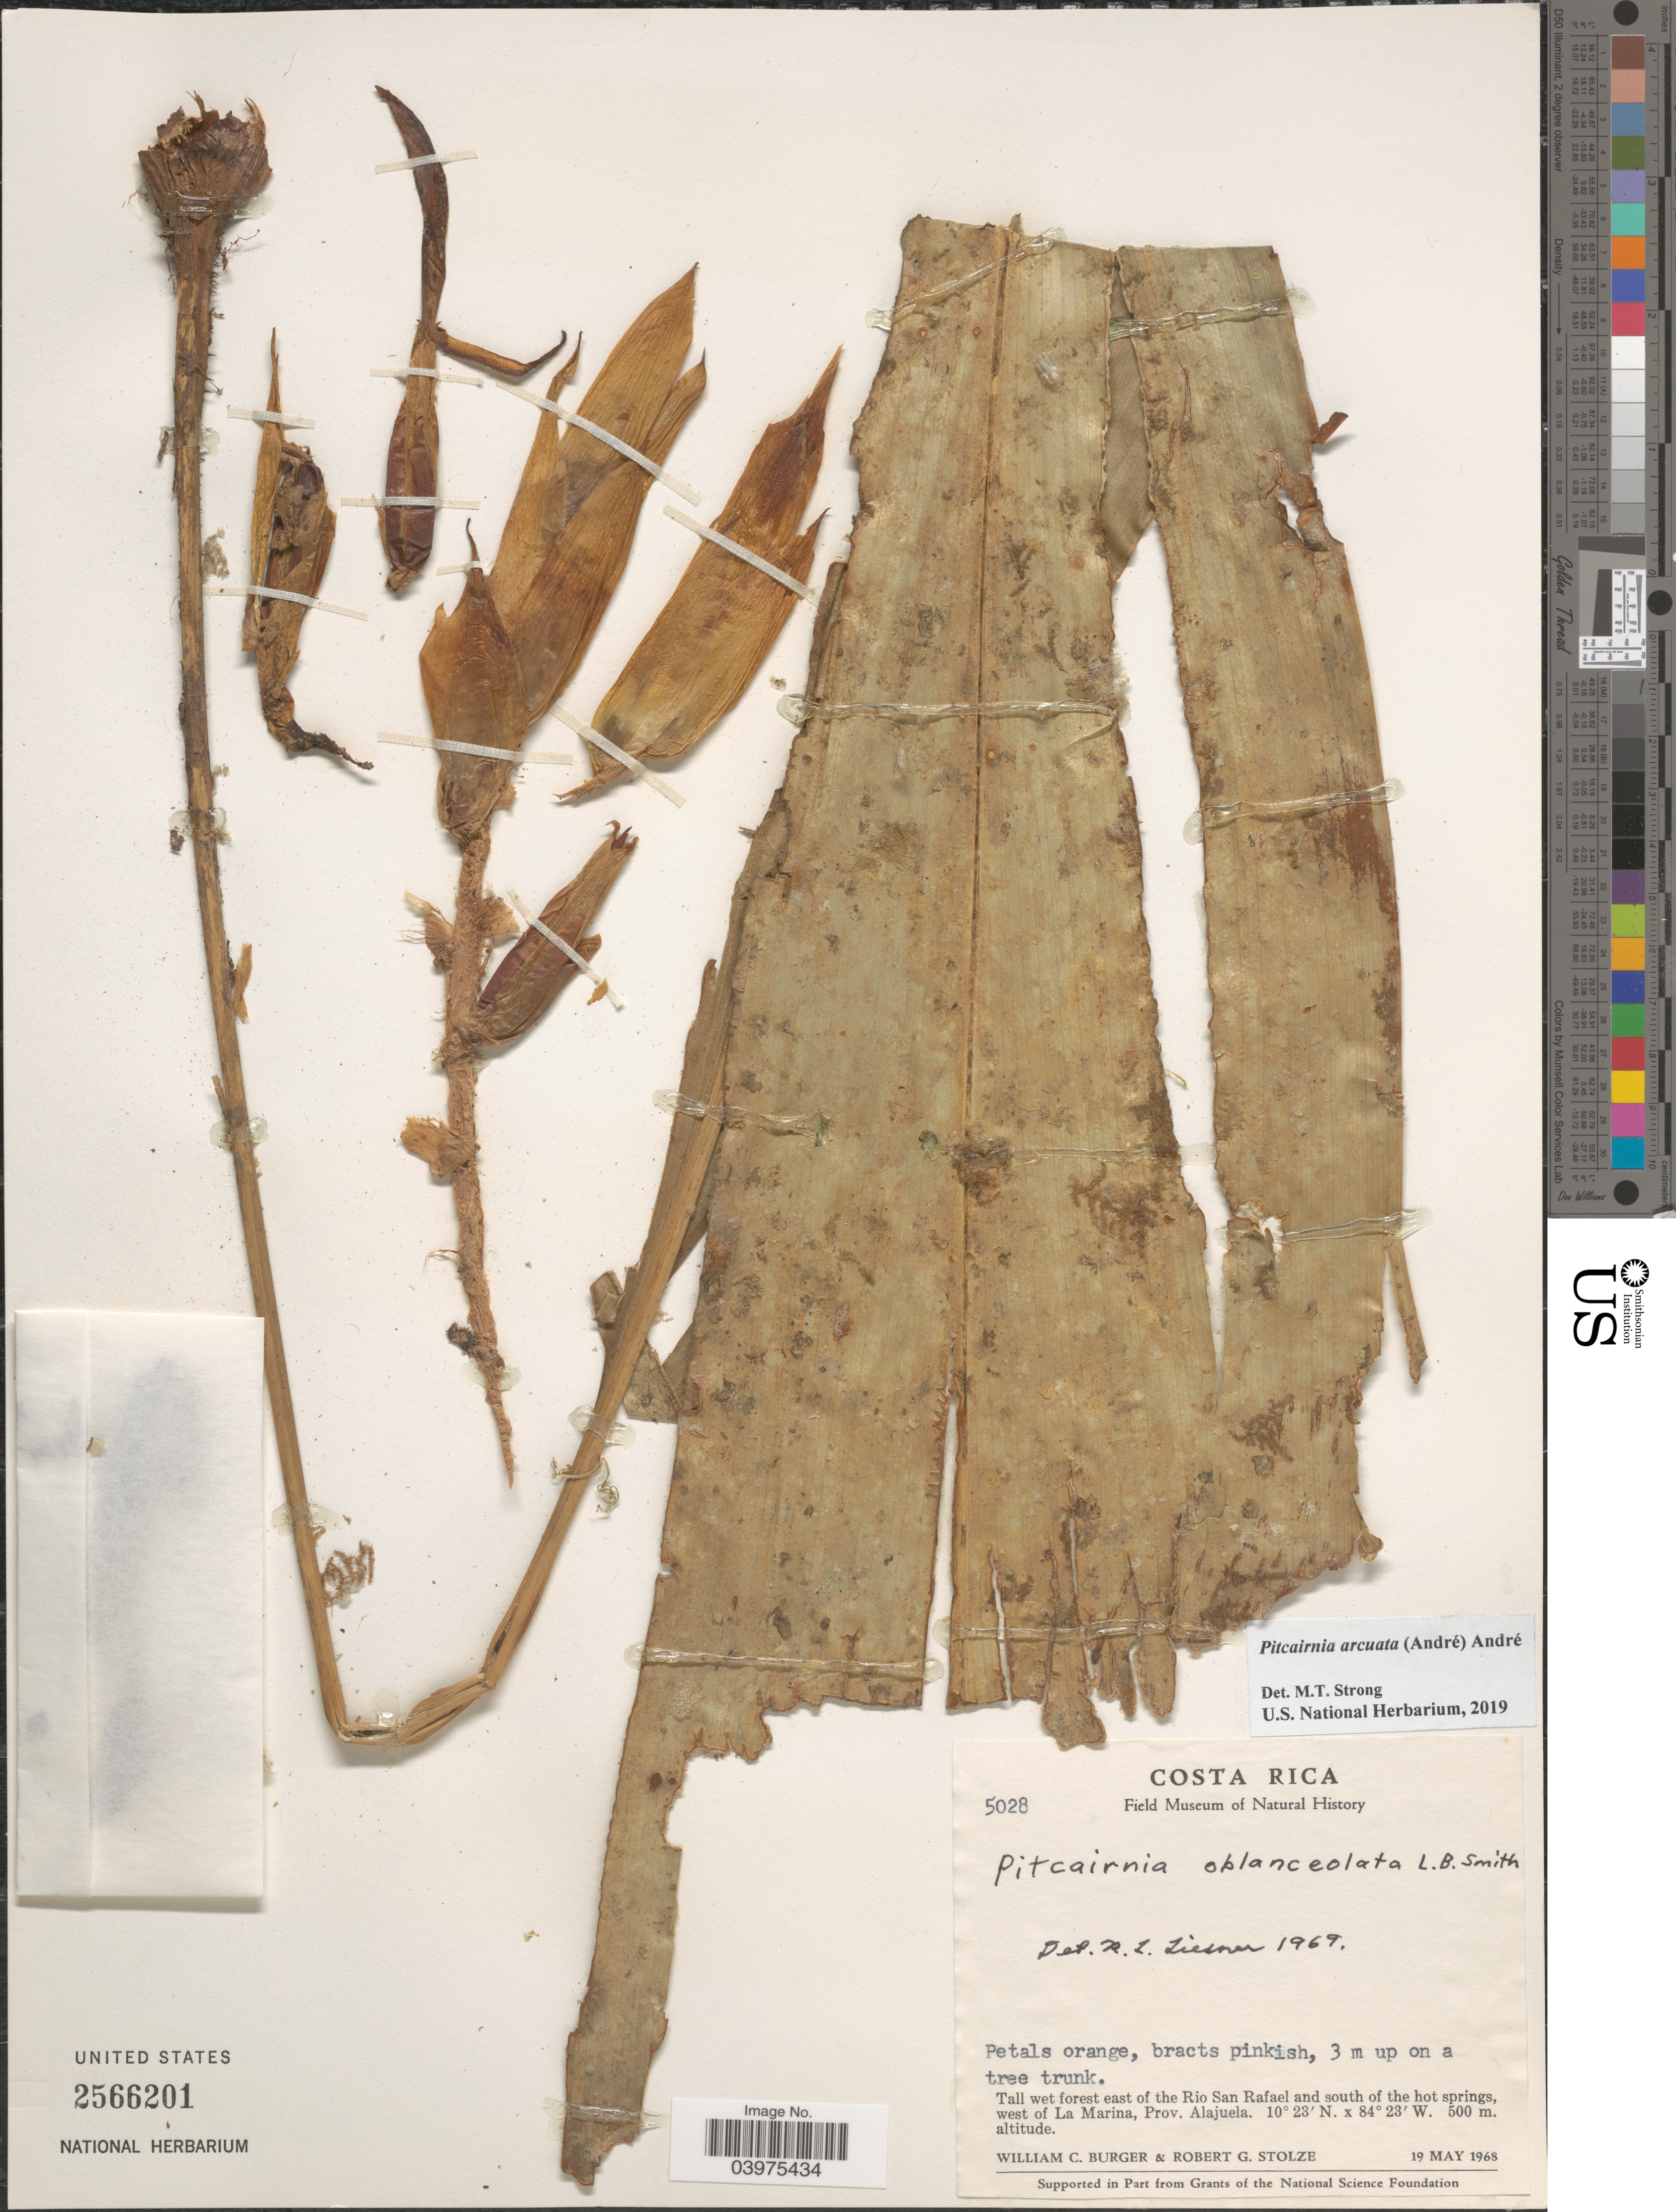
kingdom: Plantae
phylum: Tracheophyta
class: Liliopsida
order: Poales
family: Bromeliaceae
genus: Pitcairnia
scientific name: Pitcairnia arcuata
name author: (André) André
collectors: W. Burger & R. G. Stolze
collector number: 502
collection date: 1968-05-19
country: Costa Rica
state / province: Alajuela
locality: Tall wet forest east of the Rio San Rafaek and south of the hot springs, west of La Marina.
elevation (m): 500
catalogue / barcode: US 2566201